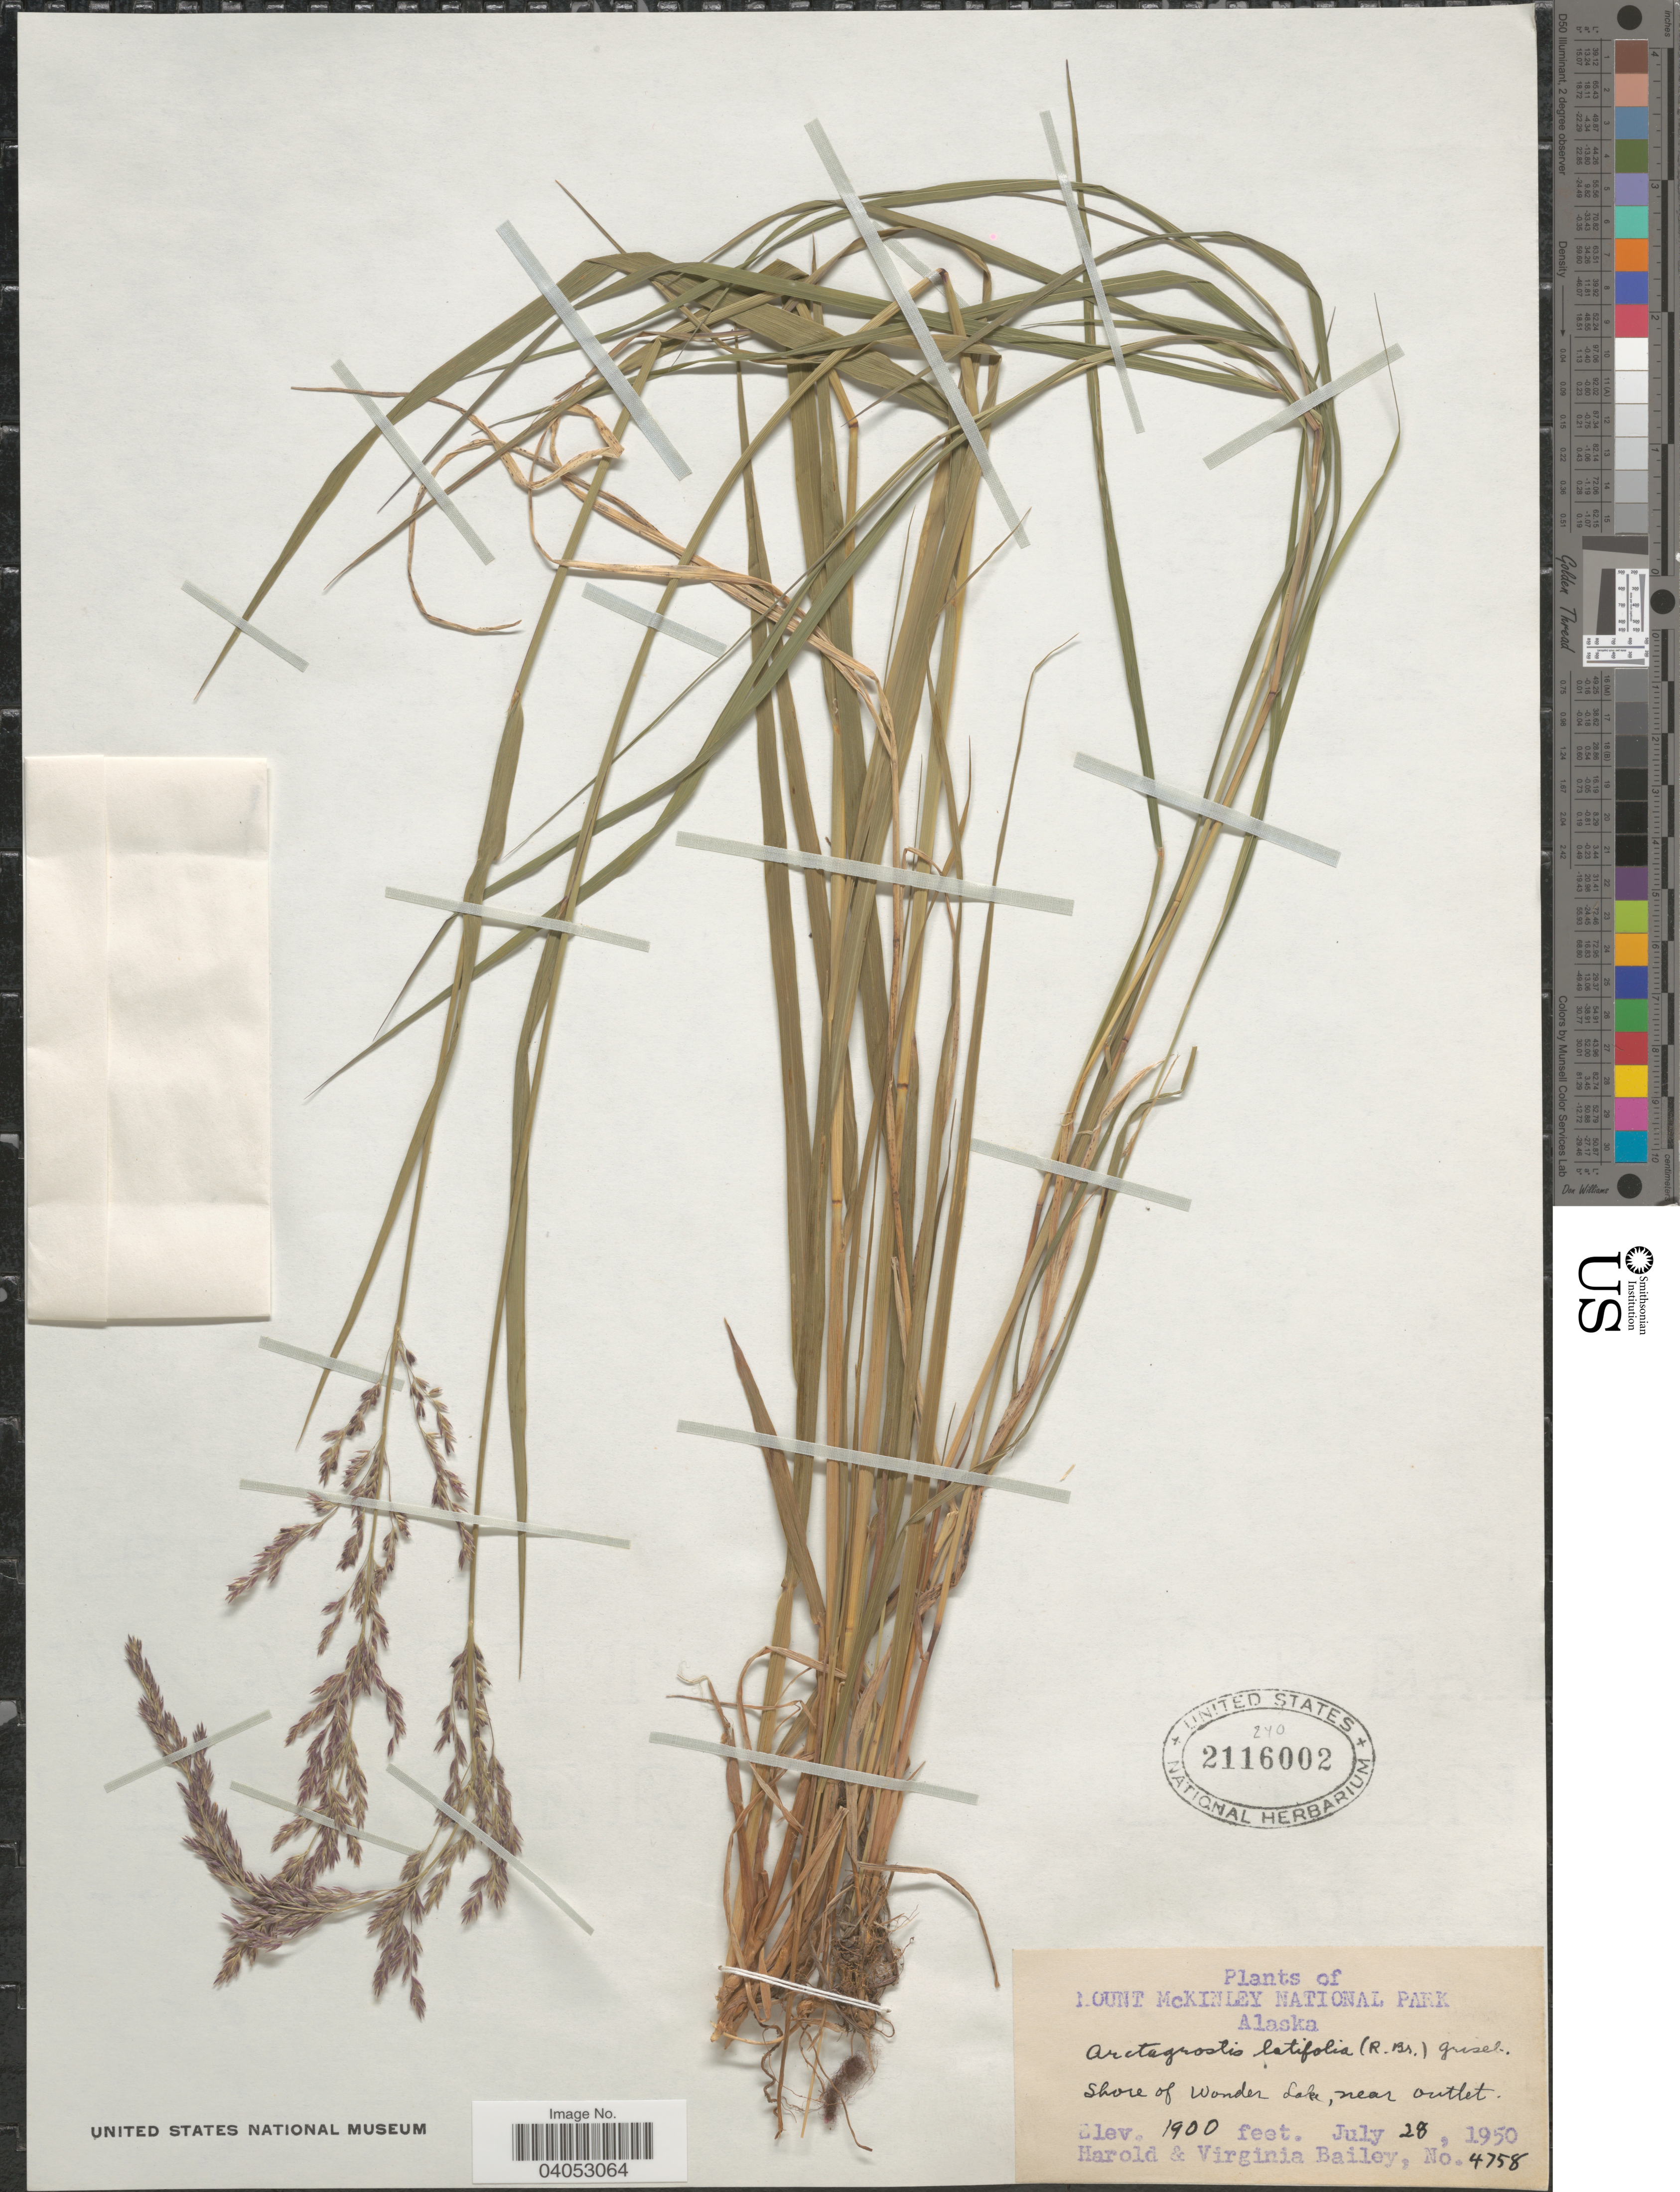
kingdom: Plantae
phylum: Tracheophyta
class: Liliopsida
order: Poales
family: Poaceae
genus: Arctagrostis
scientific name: Arctagrostis latifolia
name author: (R. Br.) Griseb.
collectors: H. Bailey & V. L. Bailey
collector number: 4758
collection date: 1950-07-28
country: United States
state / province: Alaska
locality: Mount McKinley National Park. Shore of Wonder Lake, near outlet.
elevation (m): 579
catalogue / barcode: US 2116002